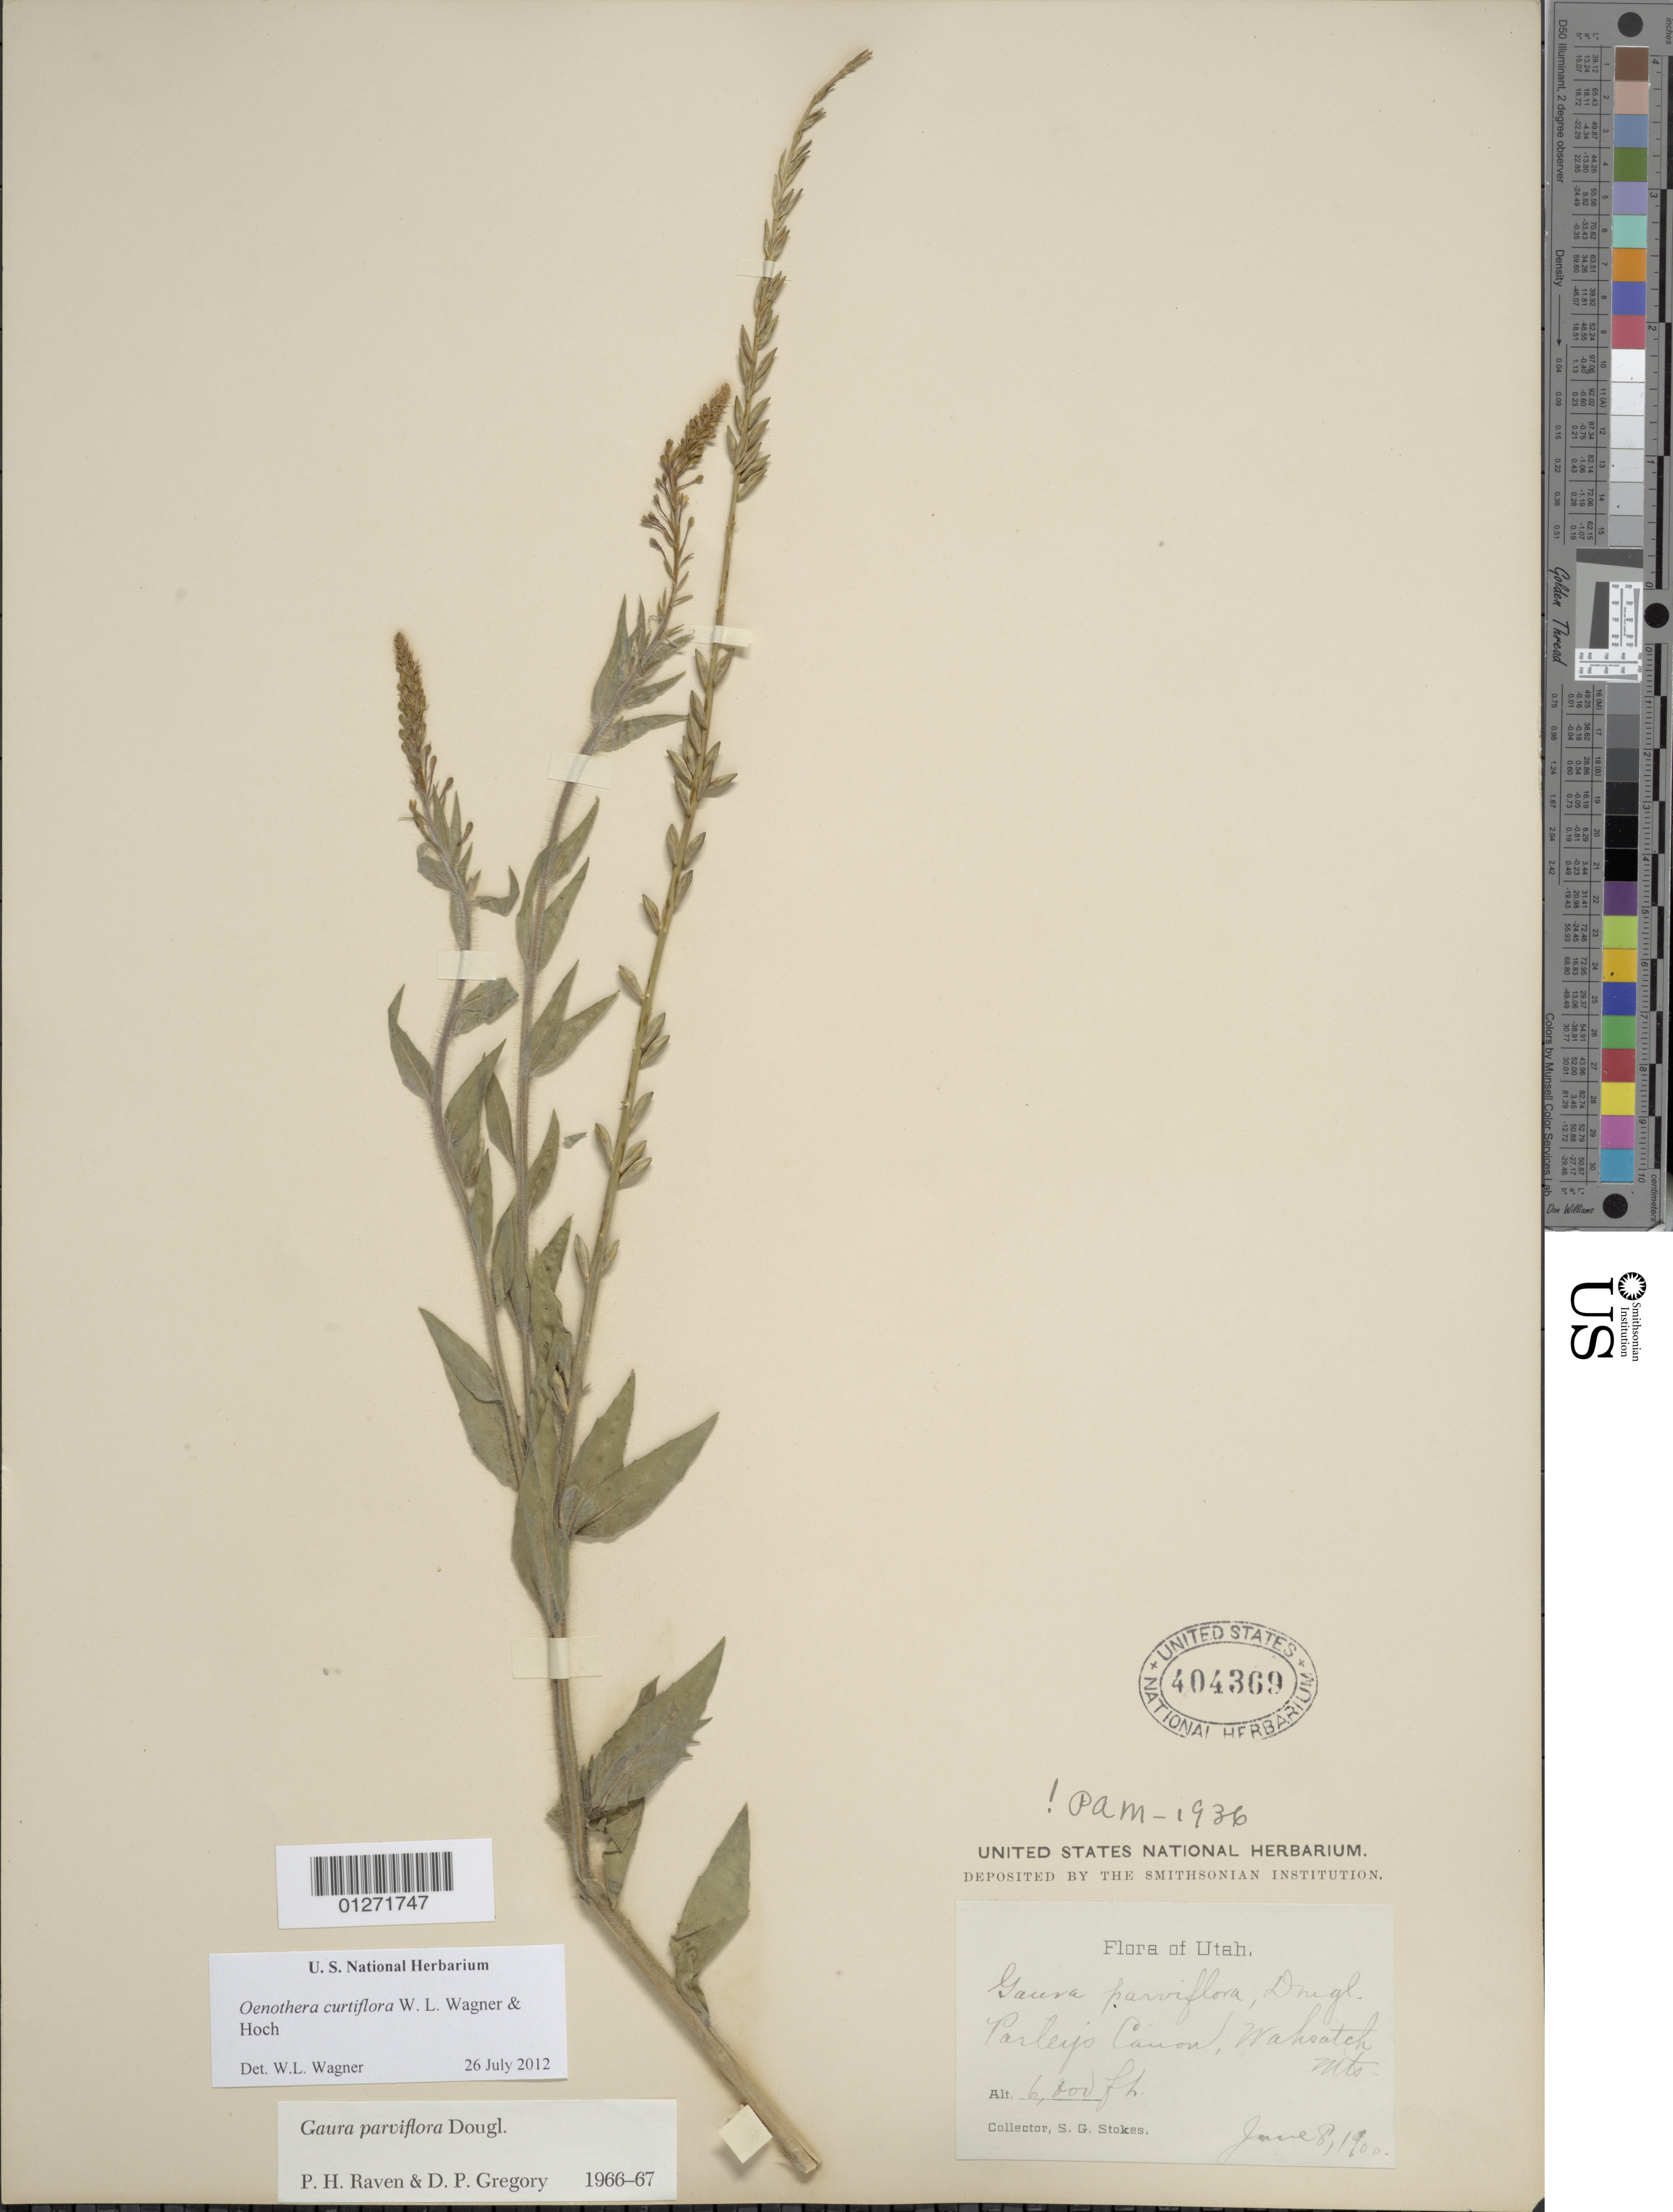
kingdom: Plantae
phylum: Tracheophyta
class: Magnoliopsida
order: Myrtales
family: Onagraceae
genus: Oenothera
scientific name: Oenothera curtiflora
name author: W.L. Wagner & Hoch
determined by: Wagner, W. L., (BOT), Smithsonian Institution - National Museum of Natural History (UNITED STATES)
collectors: S. G. Stokes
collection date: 1900-06-08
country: United States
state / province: Utah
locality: Wasatch Mts, Parley's Canyon.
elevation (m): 1829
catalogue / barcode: US 404369